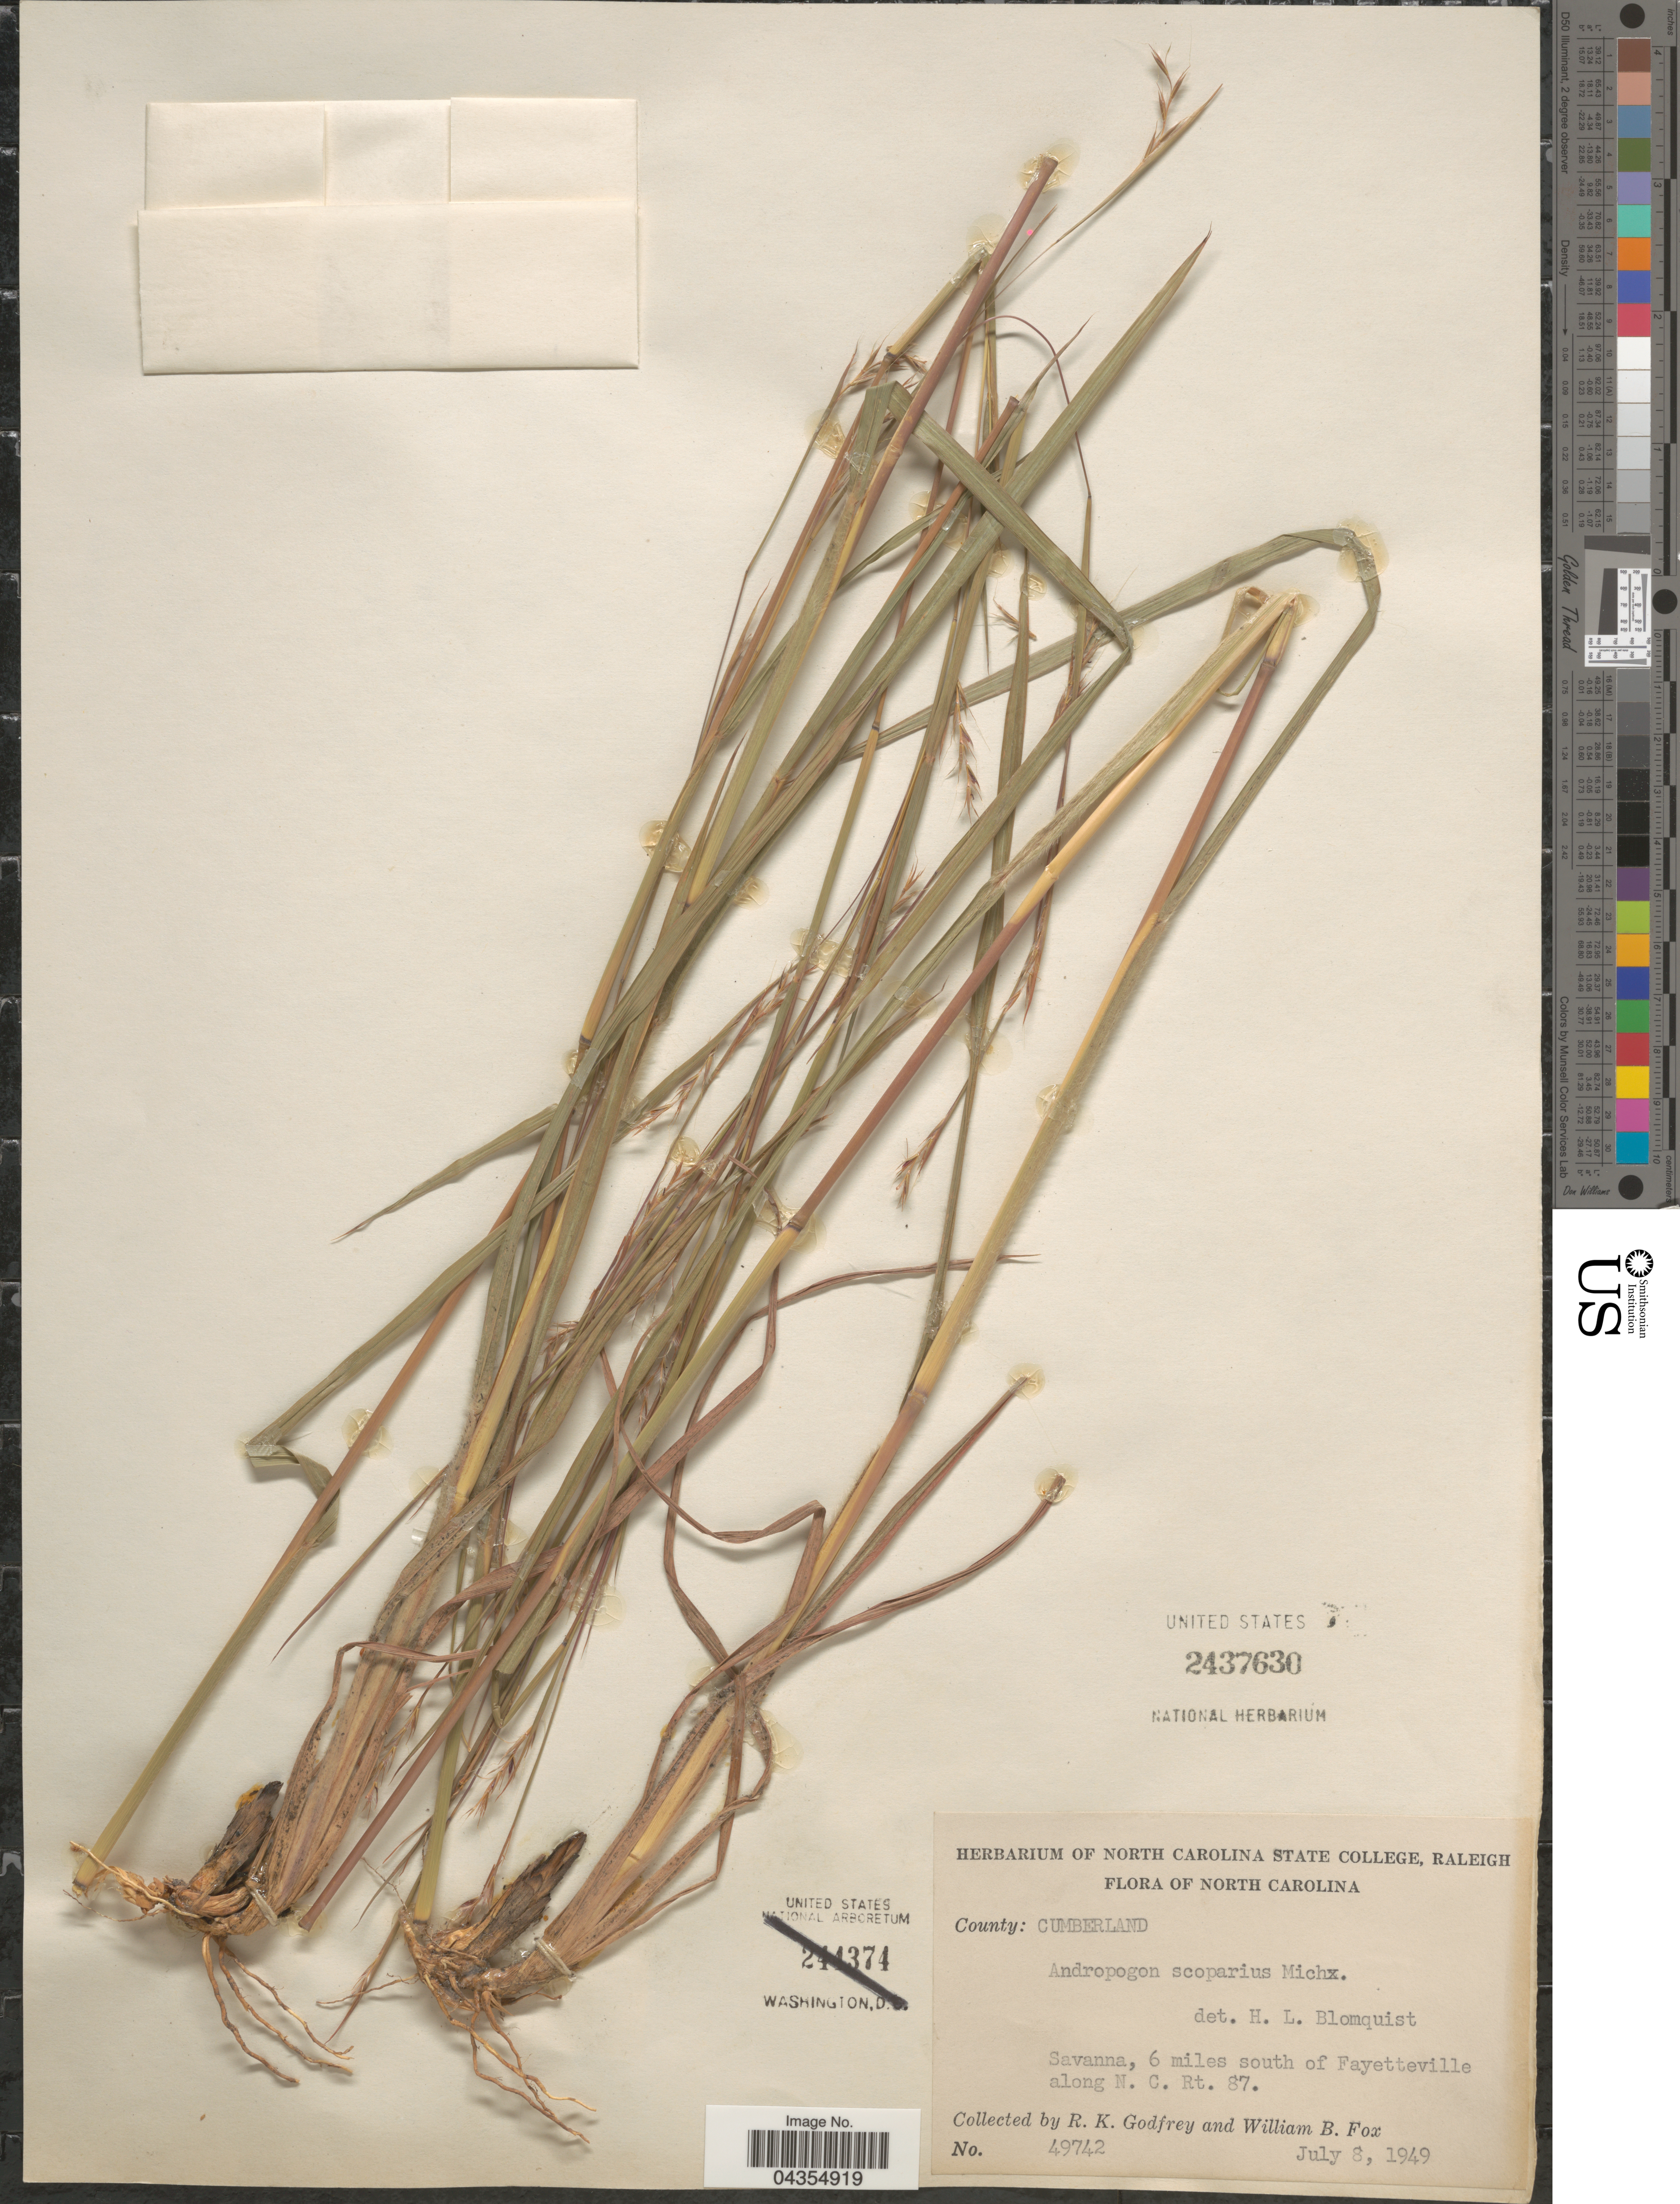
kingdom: Plantae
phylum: Tracheophyta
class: Liliopsida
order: Poales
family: Poaceae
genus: Schizachyrium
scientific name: Schizachyrium sanguineum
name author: (Retz.) Alston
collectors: R. K. Godfrey & W. B. Fox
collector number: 49742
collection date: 1949-07-08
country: United States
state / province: North Carolina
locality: County: Cumberland. Savanna, 6 miles south of Fayetteville along N. C. Rt. 87.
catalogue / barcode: US 2437630